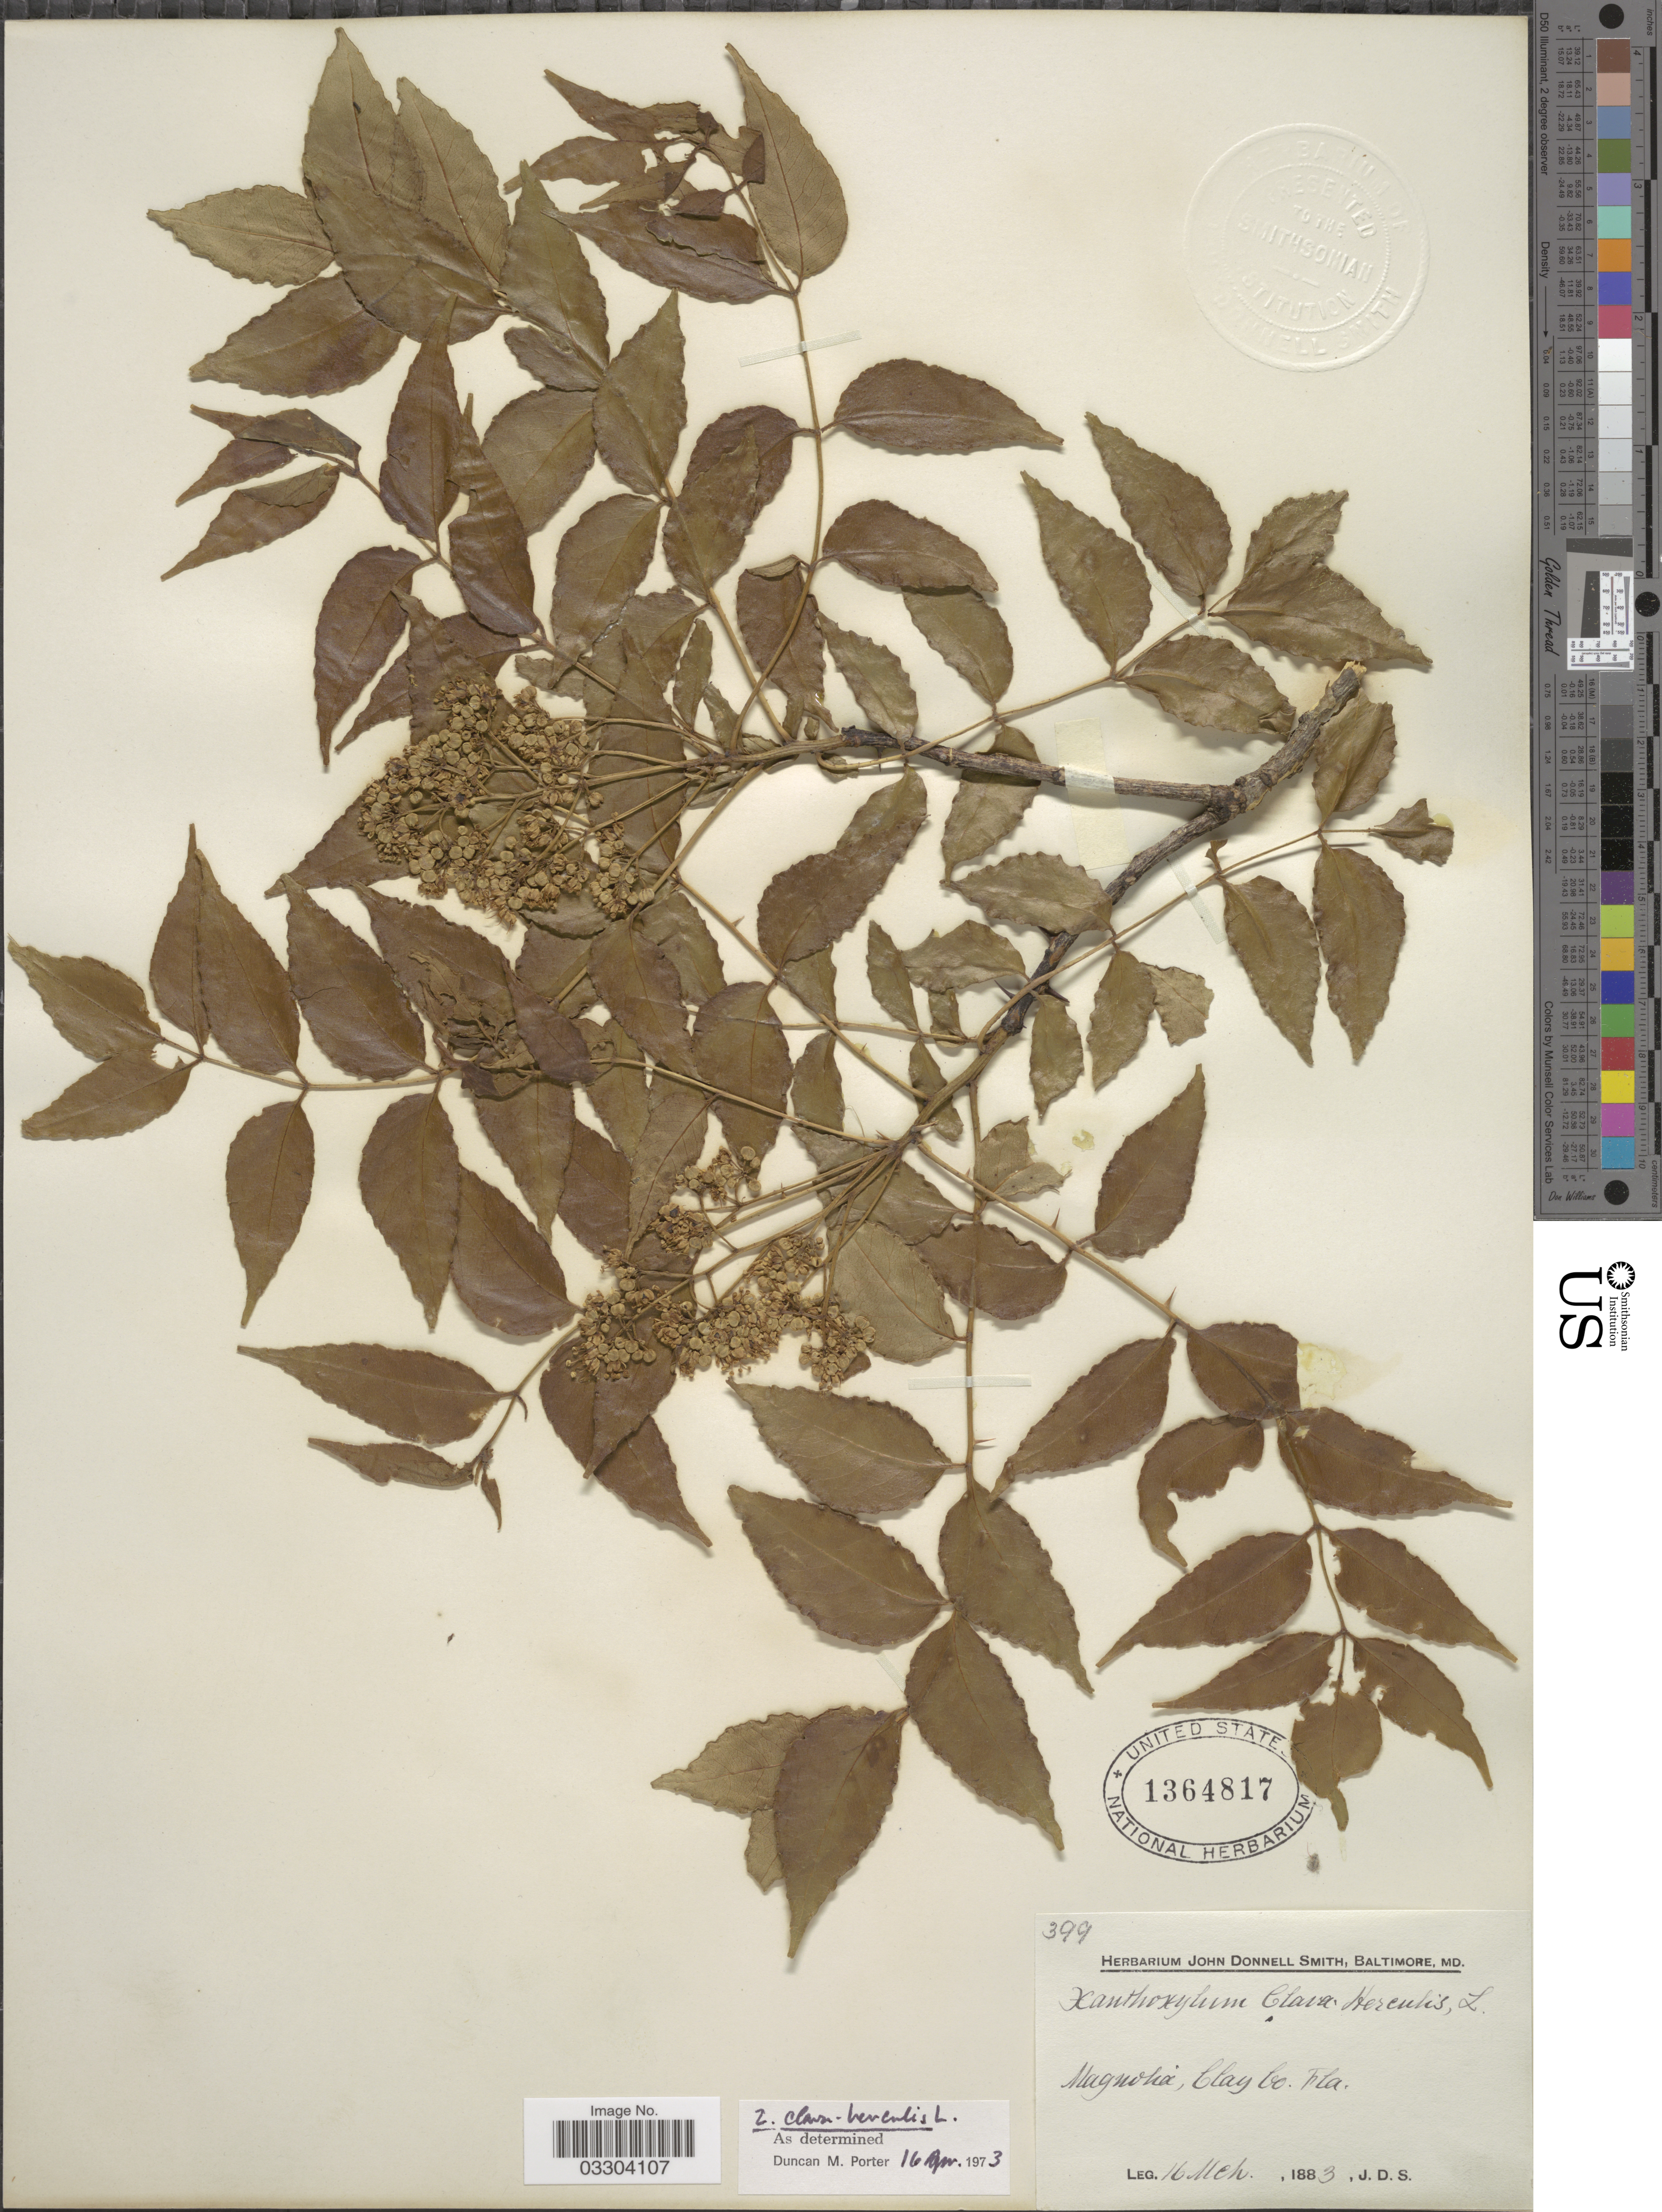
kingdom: Plantae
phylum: Tracheophyta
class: Magnoliopsida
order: Sapindales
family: Rutaceae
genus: Zanthoxylum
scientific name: Zanthoxylum clava-herculis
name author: L.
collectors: J. Donnell Smith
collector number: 399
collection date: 1883-03-16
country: United States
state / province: Florida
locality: Magwha, Clay Co.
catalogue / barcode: US 1364817